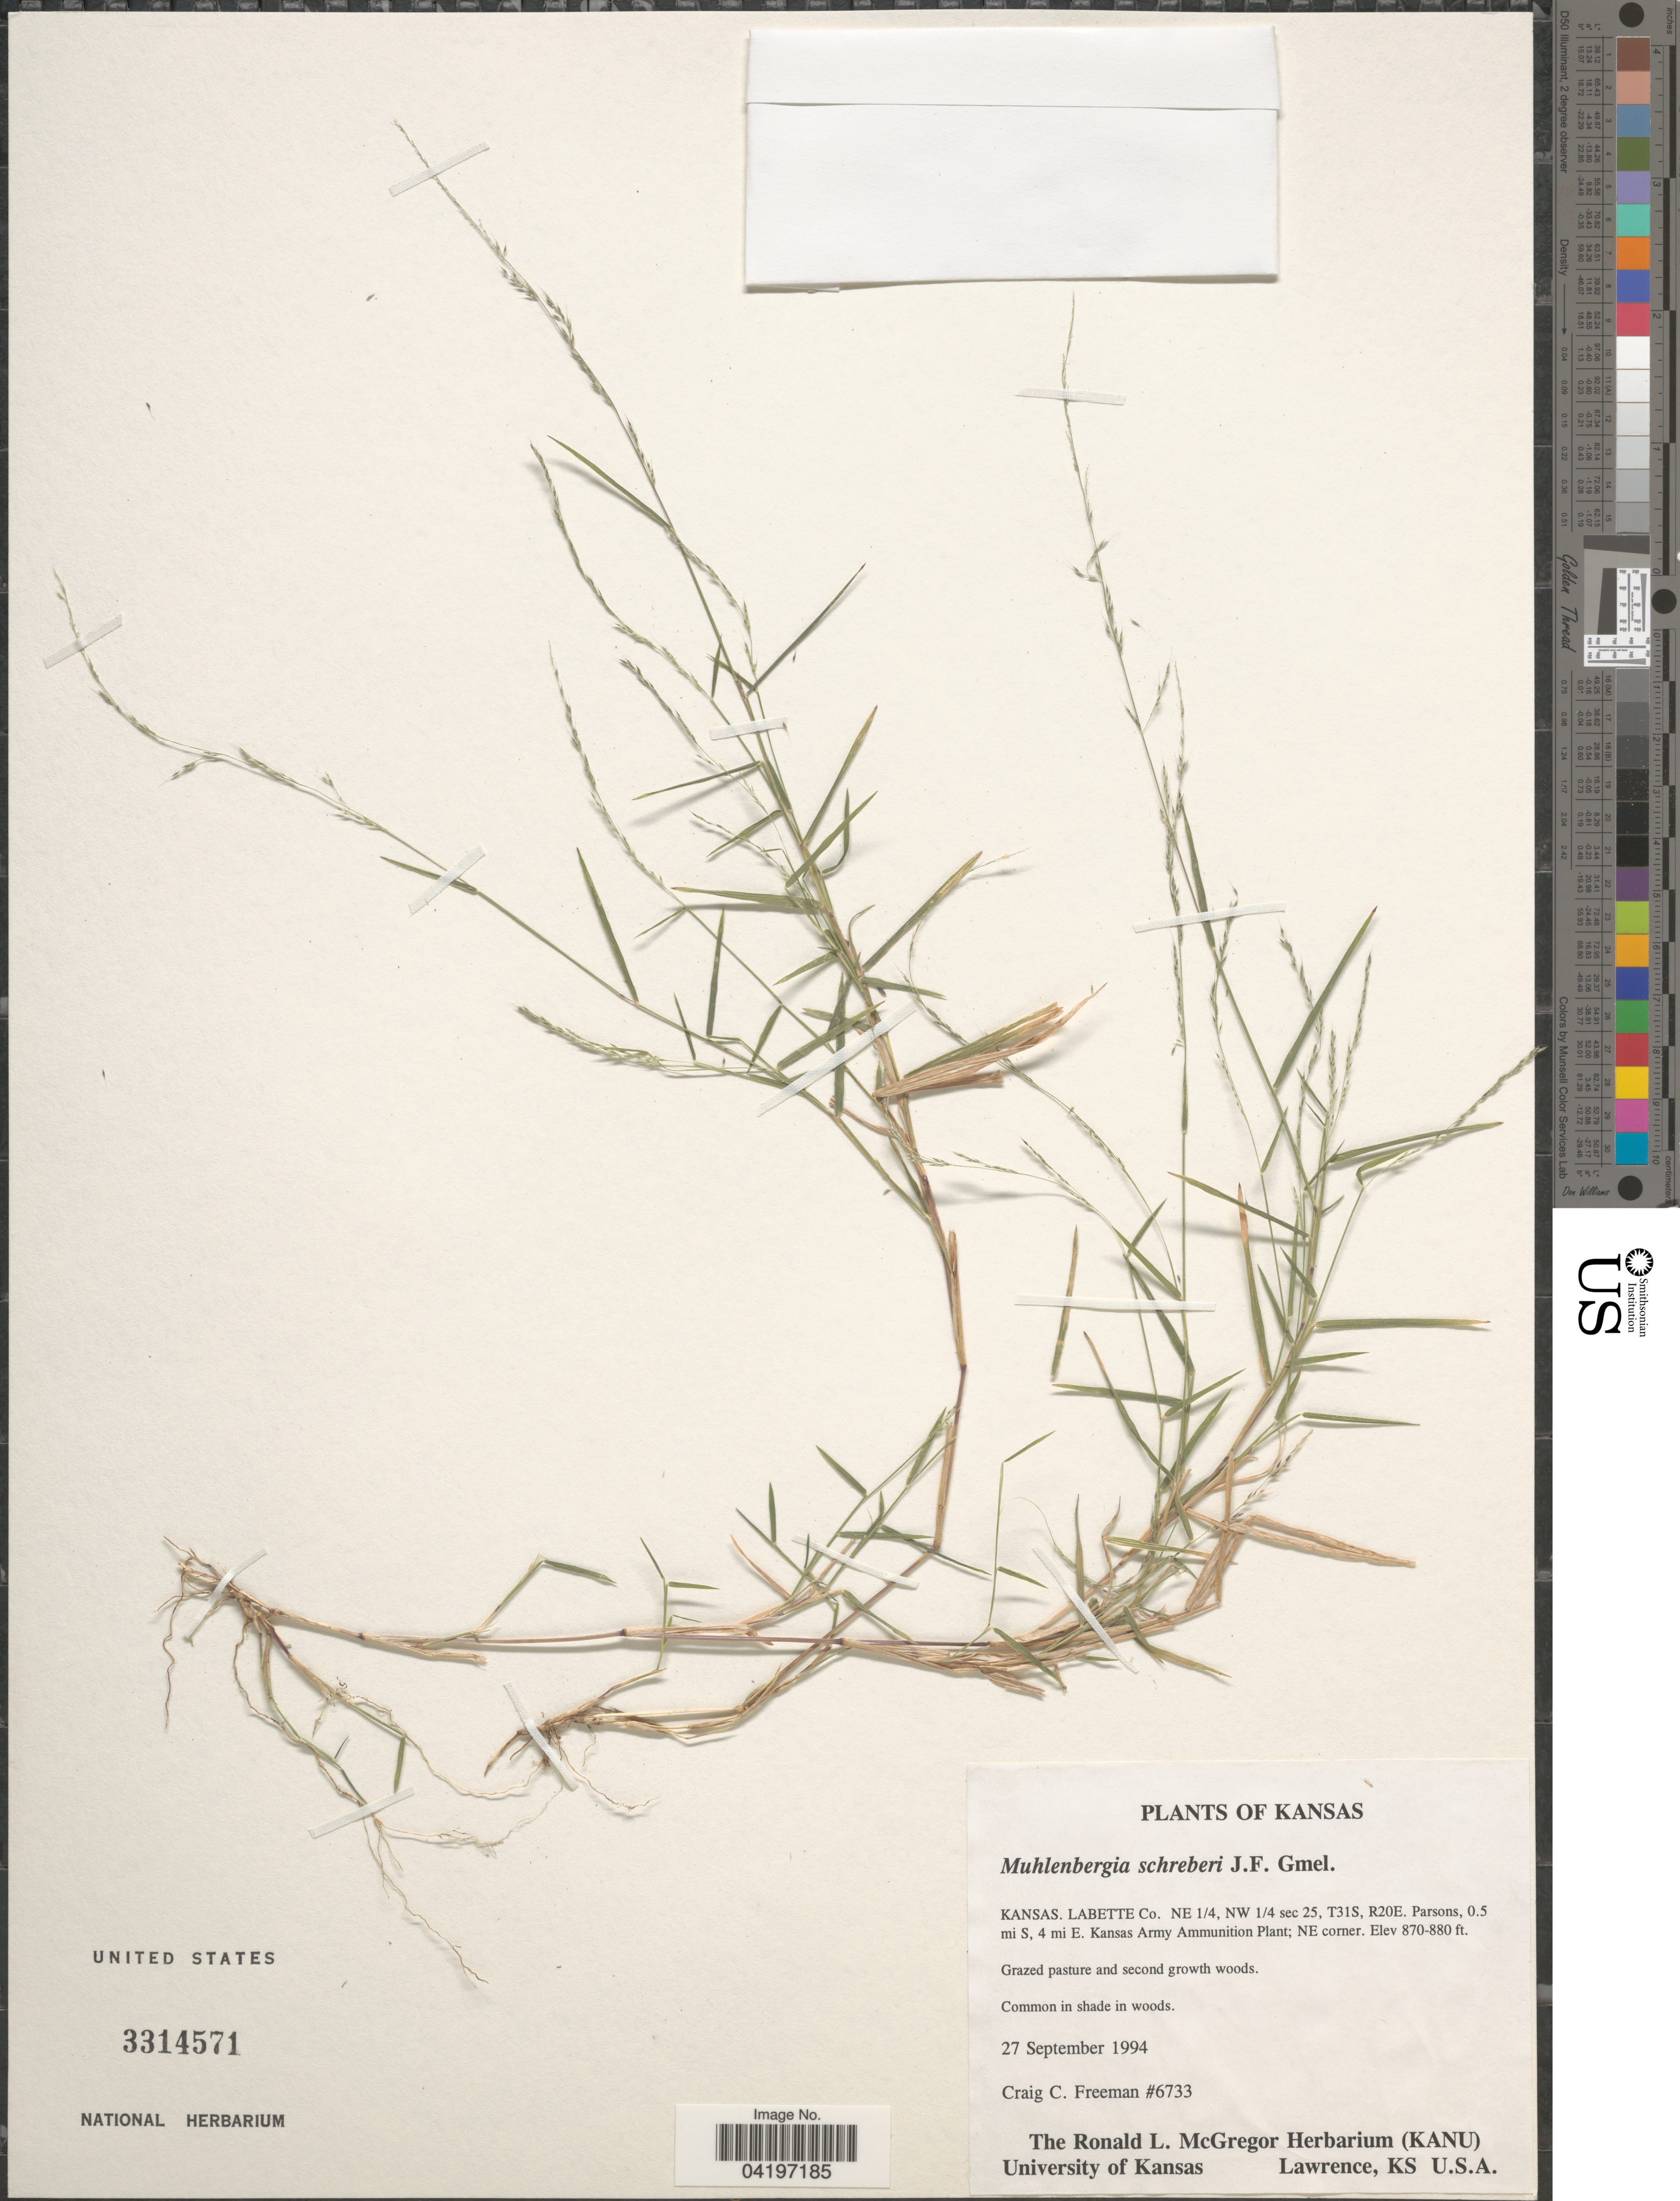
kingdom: Plantae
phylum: Tracheophyta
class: Liliopsida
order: Poales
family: Poaceae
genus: Muhlenbergia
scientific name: Muhlenbergia schreberi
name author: J.F. Gmel.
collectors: C. C. Freeman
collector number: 6733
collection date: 1994-09-27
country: United States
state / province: Kansas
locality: Labette Co. NE 1/4, NW 1/4 sec 25, T31S, R20E. Parsons, 0.5 mi S, 4 mi E. Kansas Army Ammunition Plant; NE corner.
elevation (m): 265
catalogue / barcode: US 3314571